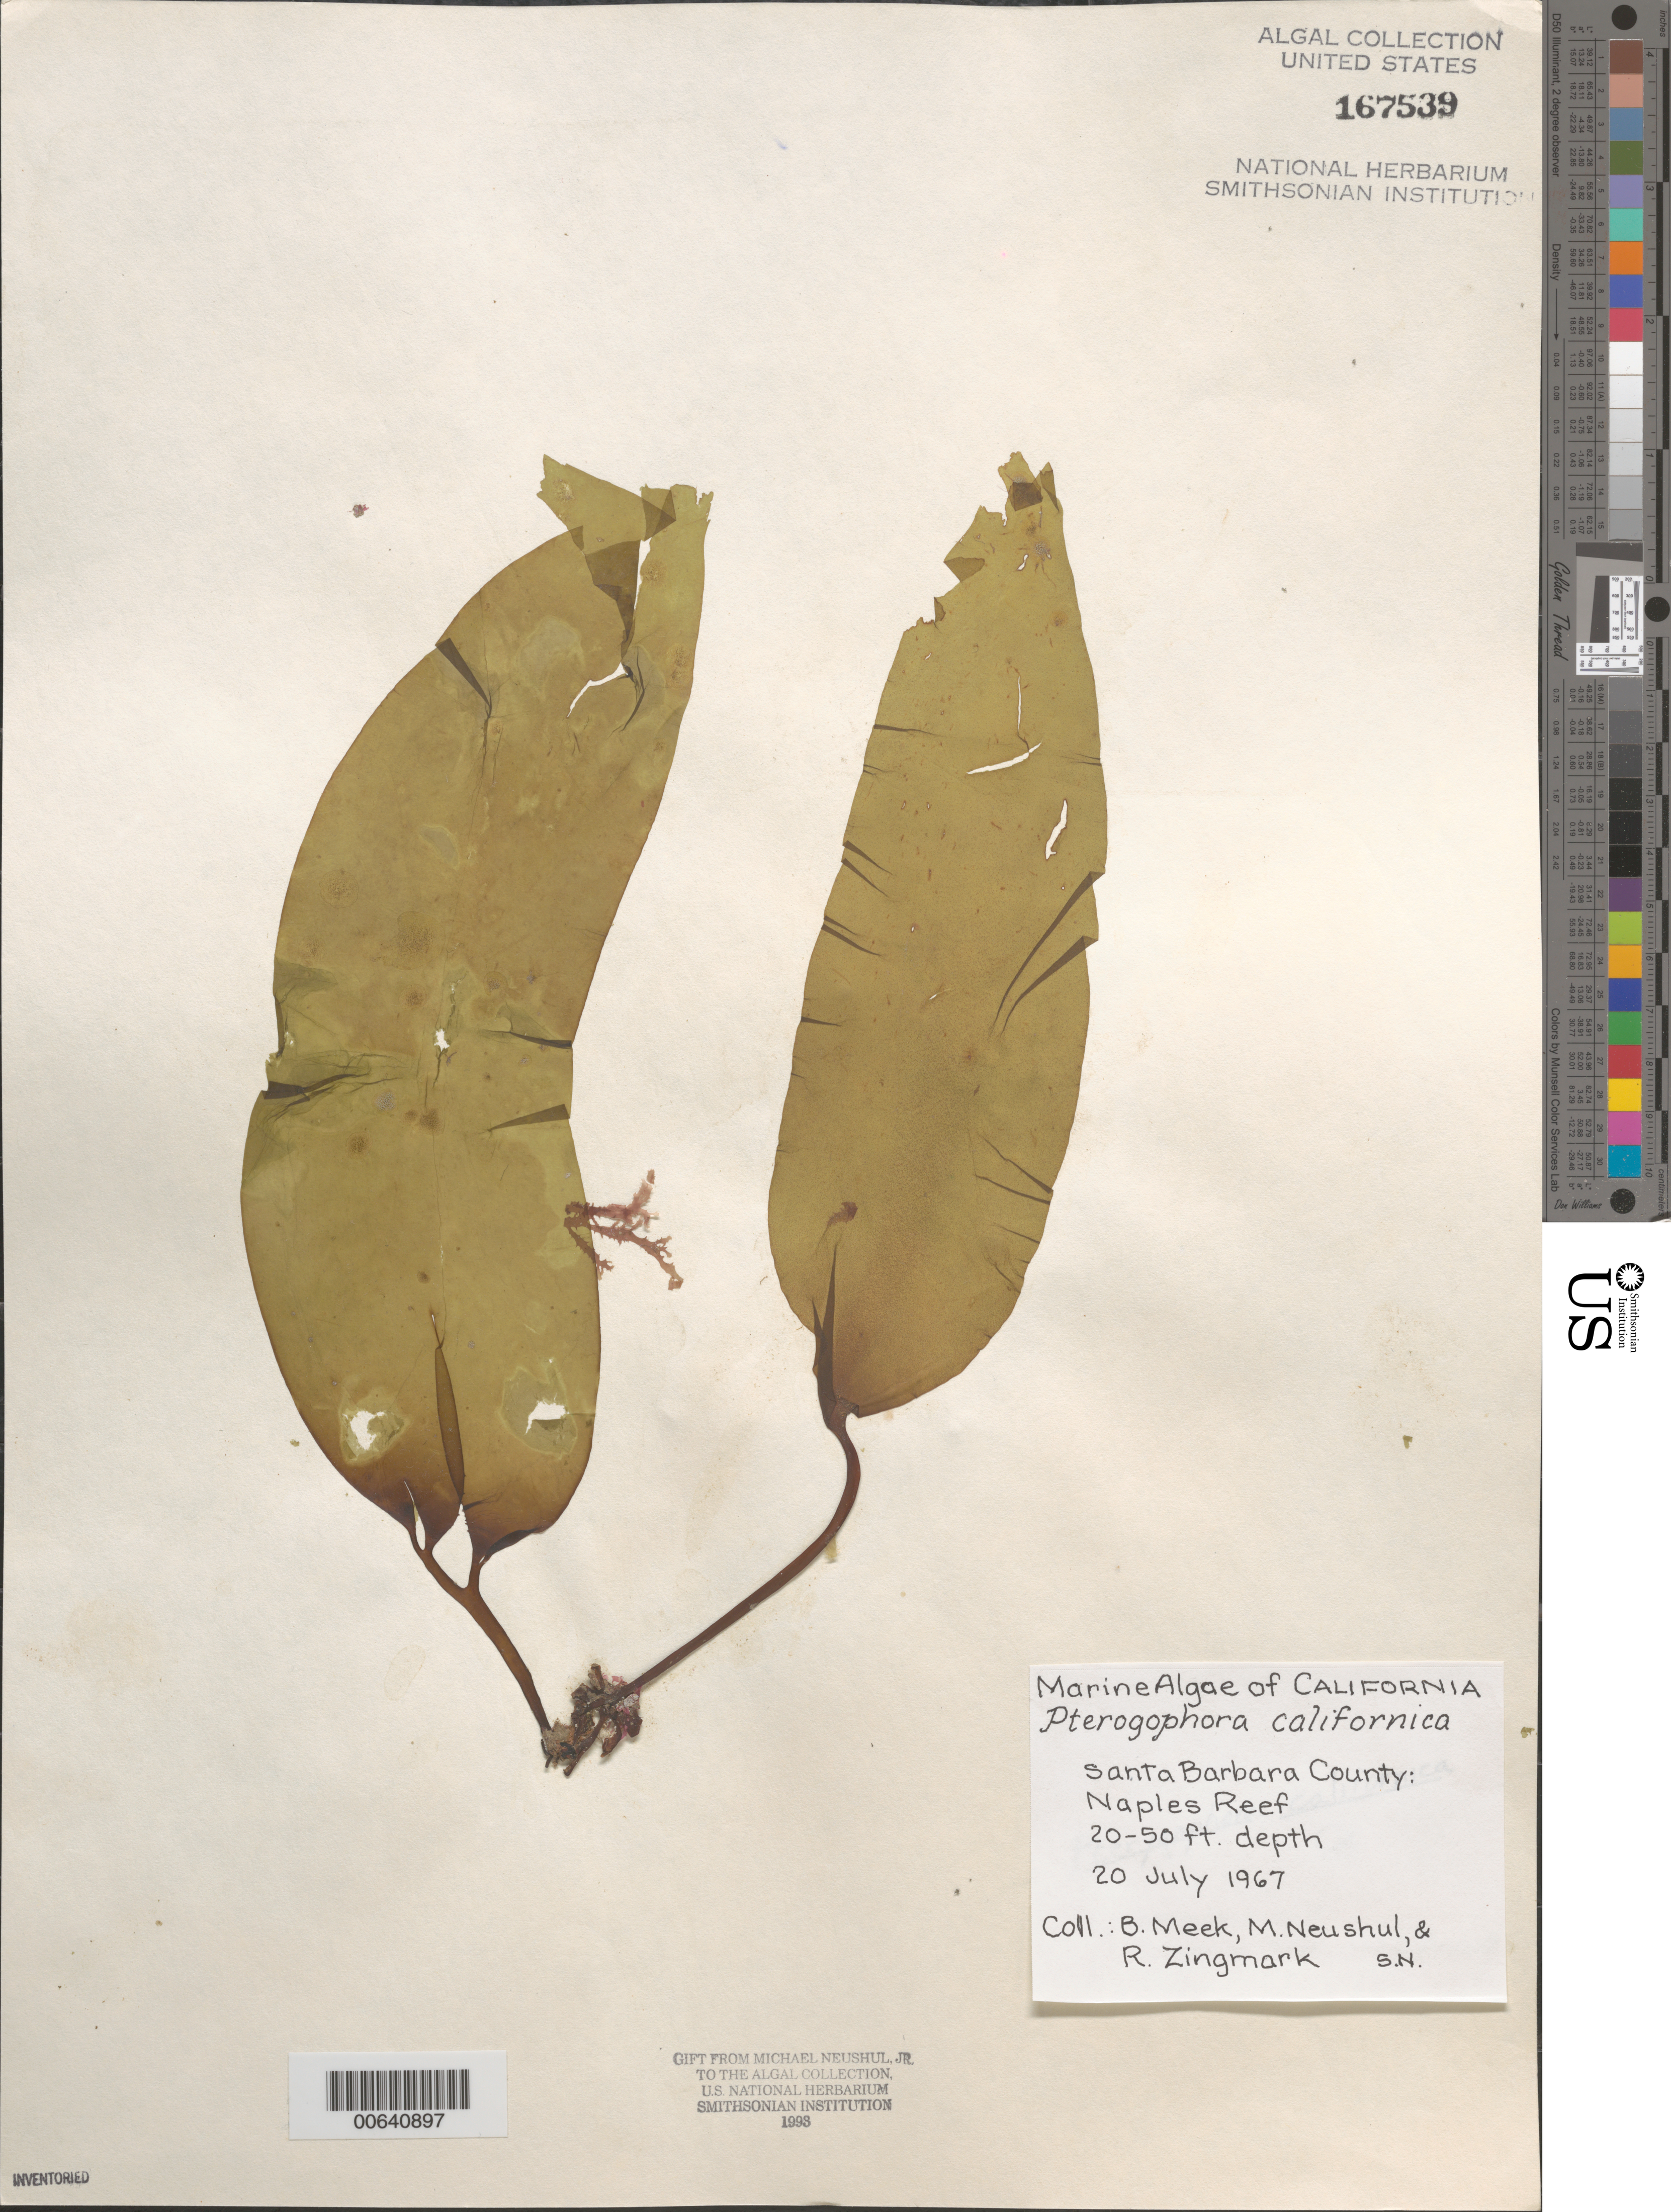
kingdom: Chromista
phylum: Ochrophyta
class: Phaeophyceae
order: Laminariales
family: Alariaceae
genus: Pterygophora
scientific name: Pterygophora californica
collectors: B. Meek, M. Neushul & R. Zingmark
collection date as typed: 20 Jul 1967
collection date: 1967-07-20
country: United States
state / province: California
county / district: Santa Barbara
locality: Naples Reef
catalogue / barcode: US 167539